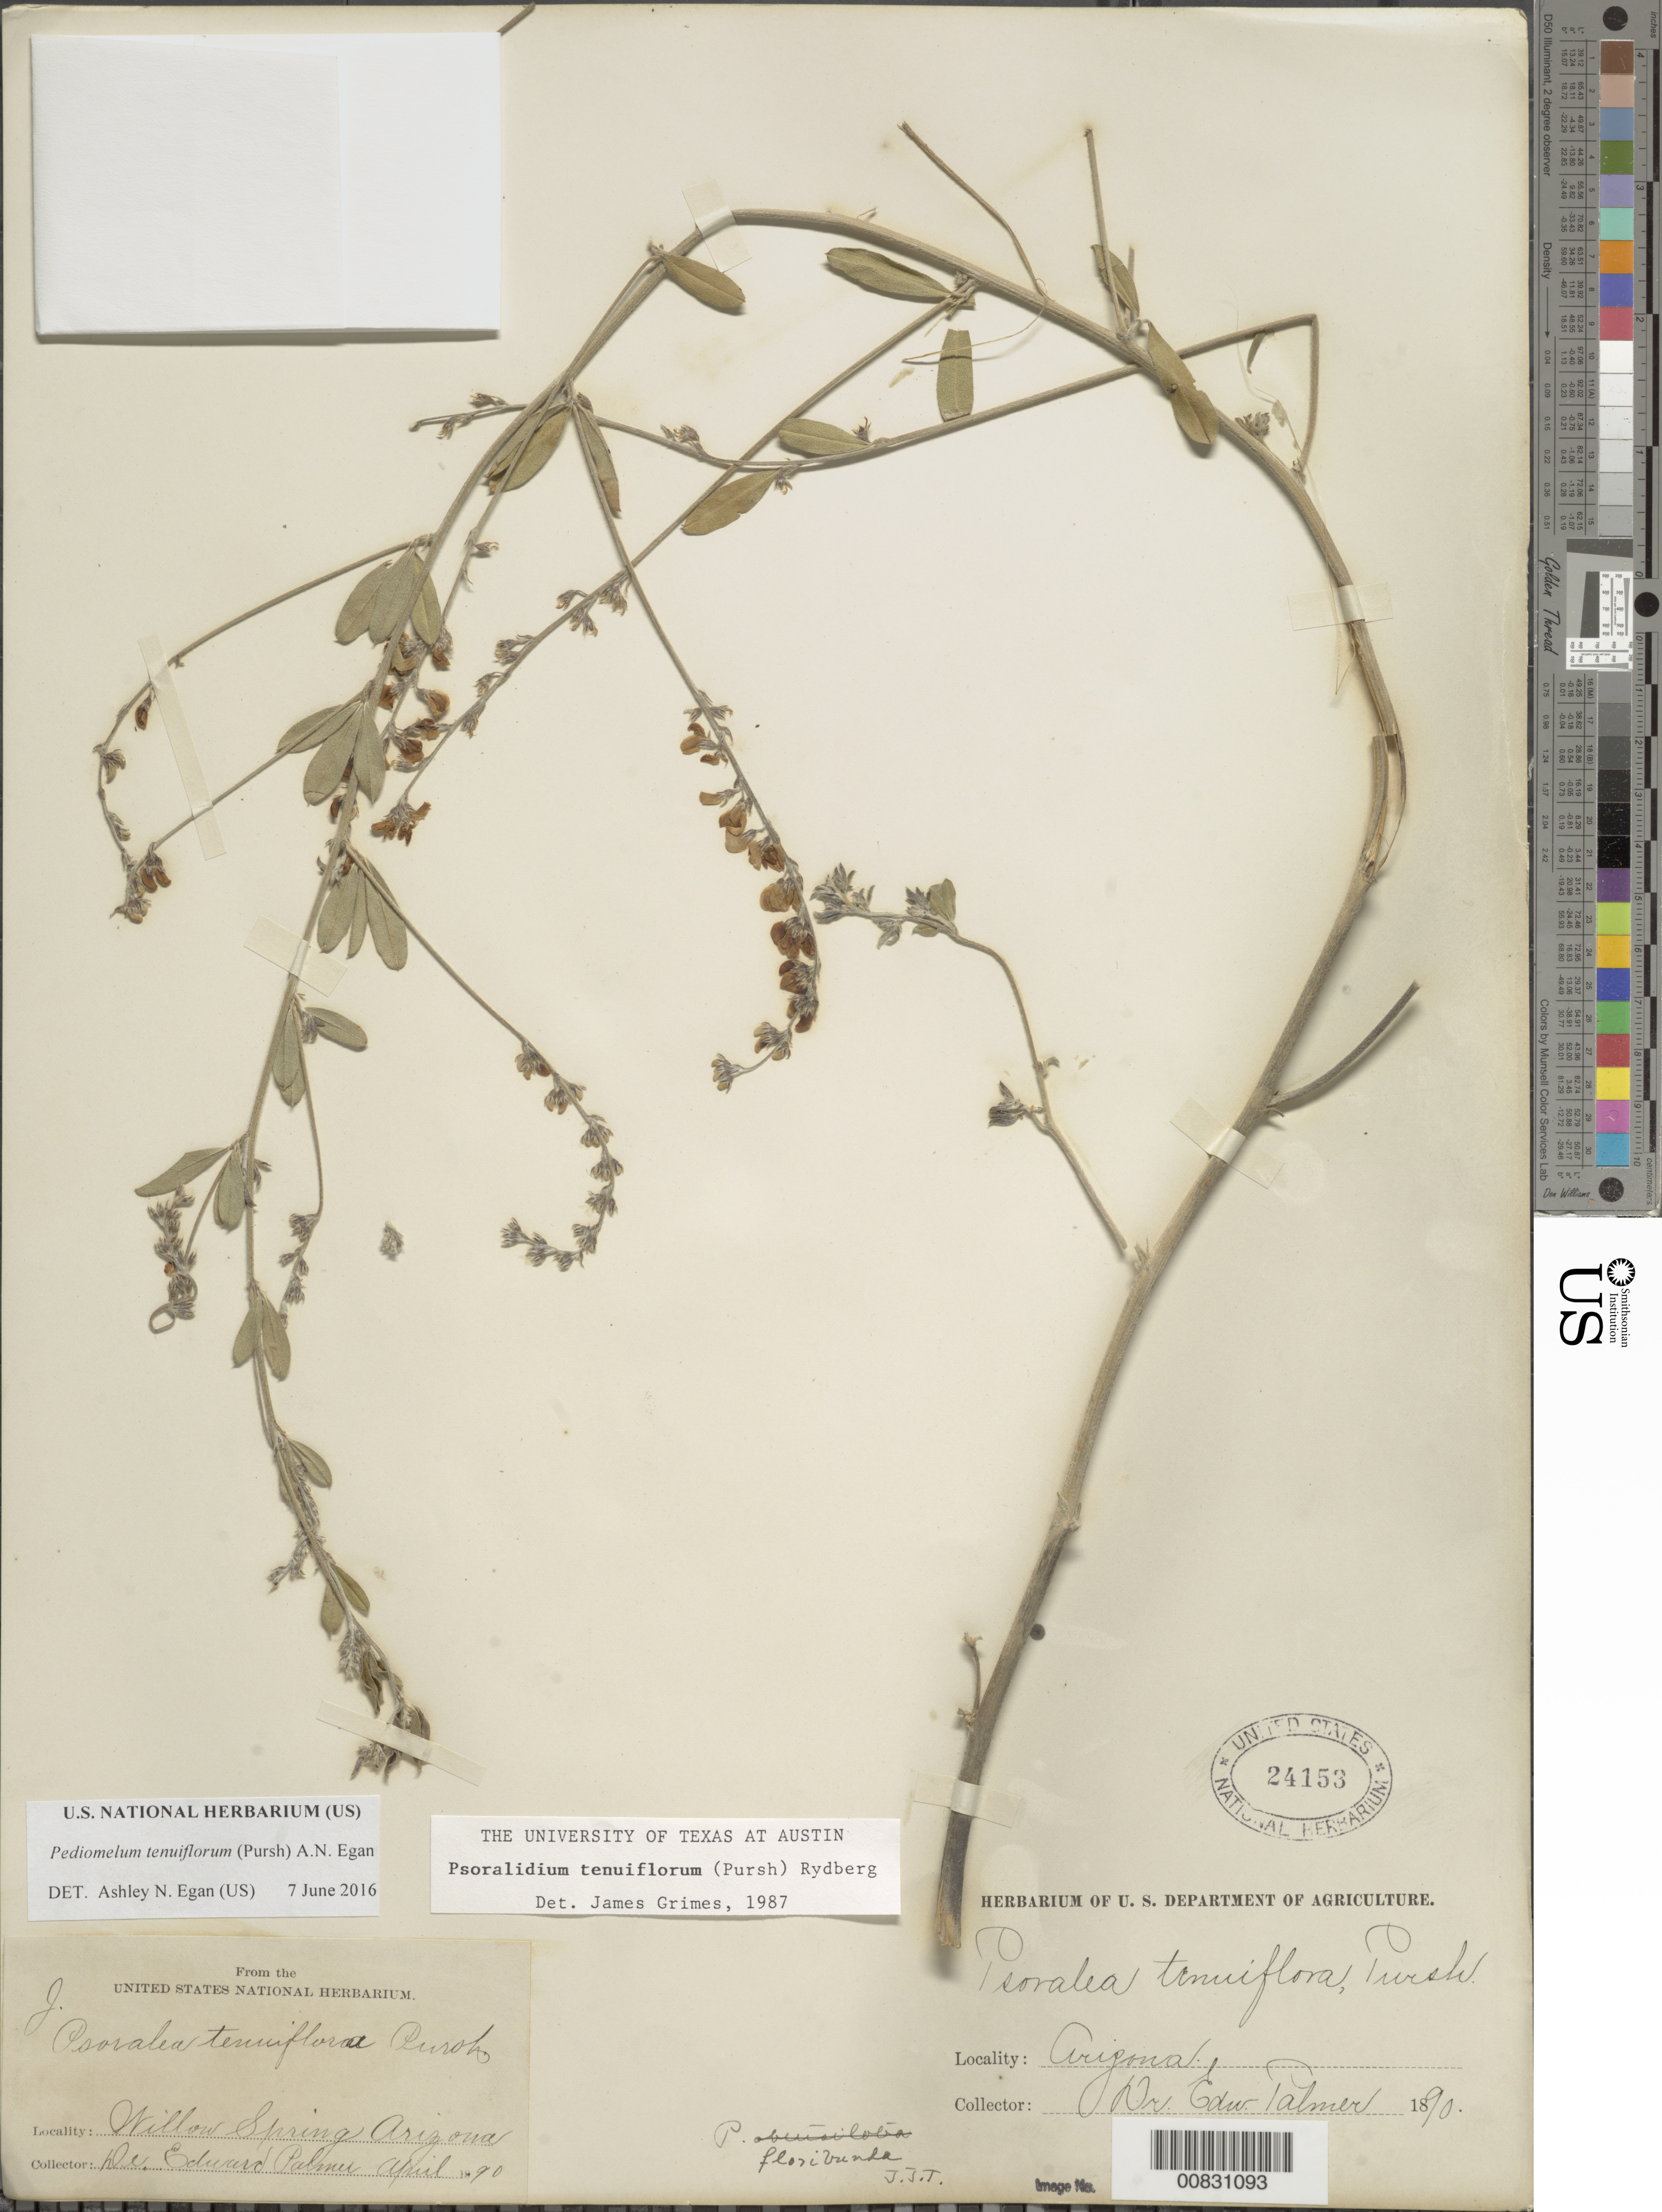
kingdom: Plantae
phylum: Tracheophyta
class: Magnoliopsida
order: Fabales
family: Fabaceae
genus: Psoralidium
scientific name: Psoralidium tenuiflorum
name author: (Pursh) Rydb.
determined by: Grimes, J. W.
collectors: E. Palmer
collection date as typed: Apr 1890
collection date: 1890-04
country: United States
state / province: Arizona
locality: J. Willow Spring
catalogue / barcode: US 24153